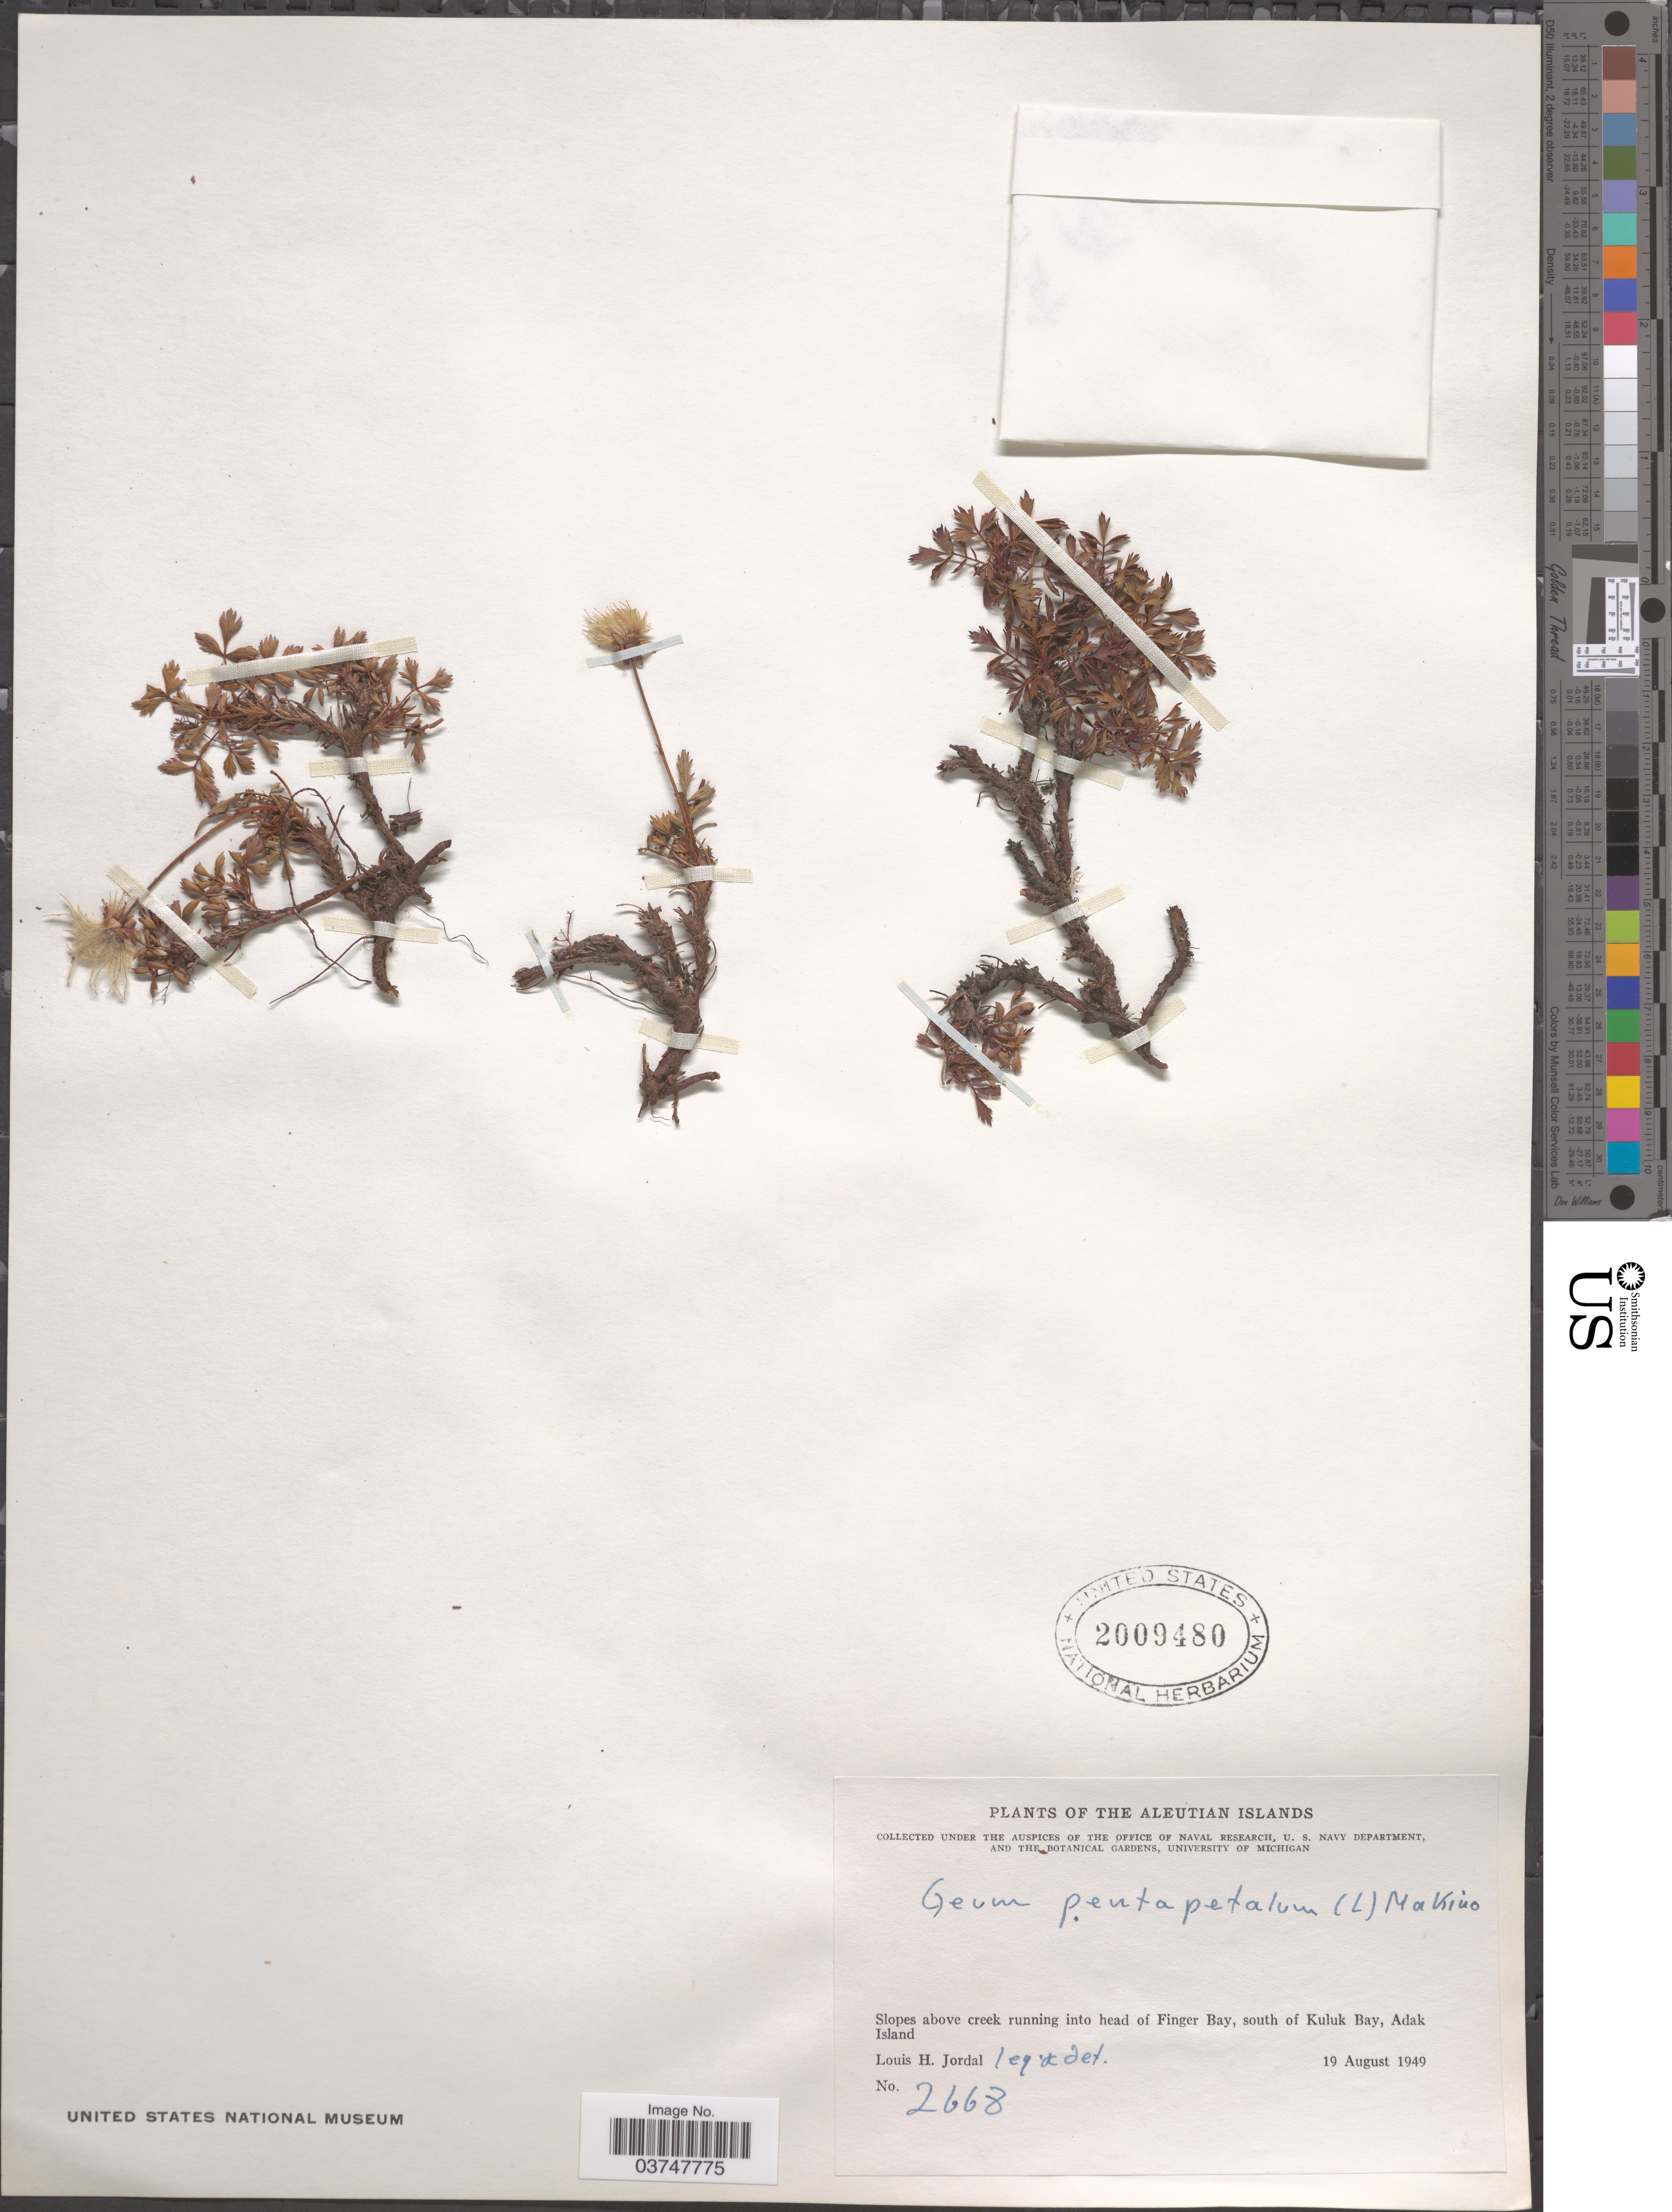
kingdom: Plantae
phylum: Tracheophyta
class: Magnoliopsida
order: Rosales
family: Rosaceae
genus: Geum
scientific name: Geum pentapetalum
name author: (L.) Makino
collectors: L. Jordal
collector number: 2668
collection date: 1949-08-19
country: United States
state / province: Alaska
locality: The Aleutian Island. Slopes above creek running into head of Finger Bay, south of Kuluk Bay, Adak Island.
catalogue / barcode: US 2009480